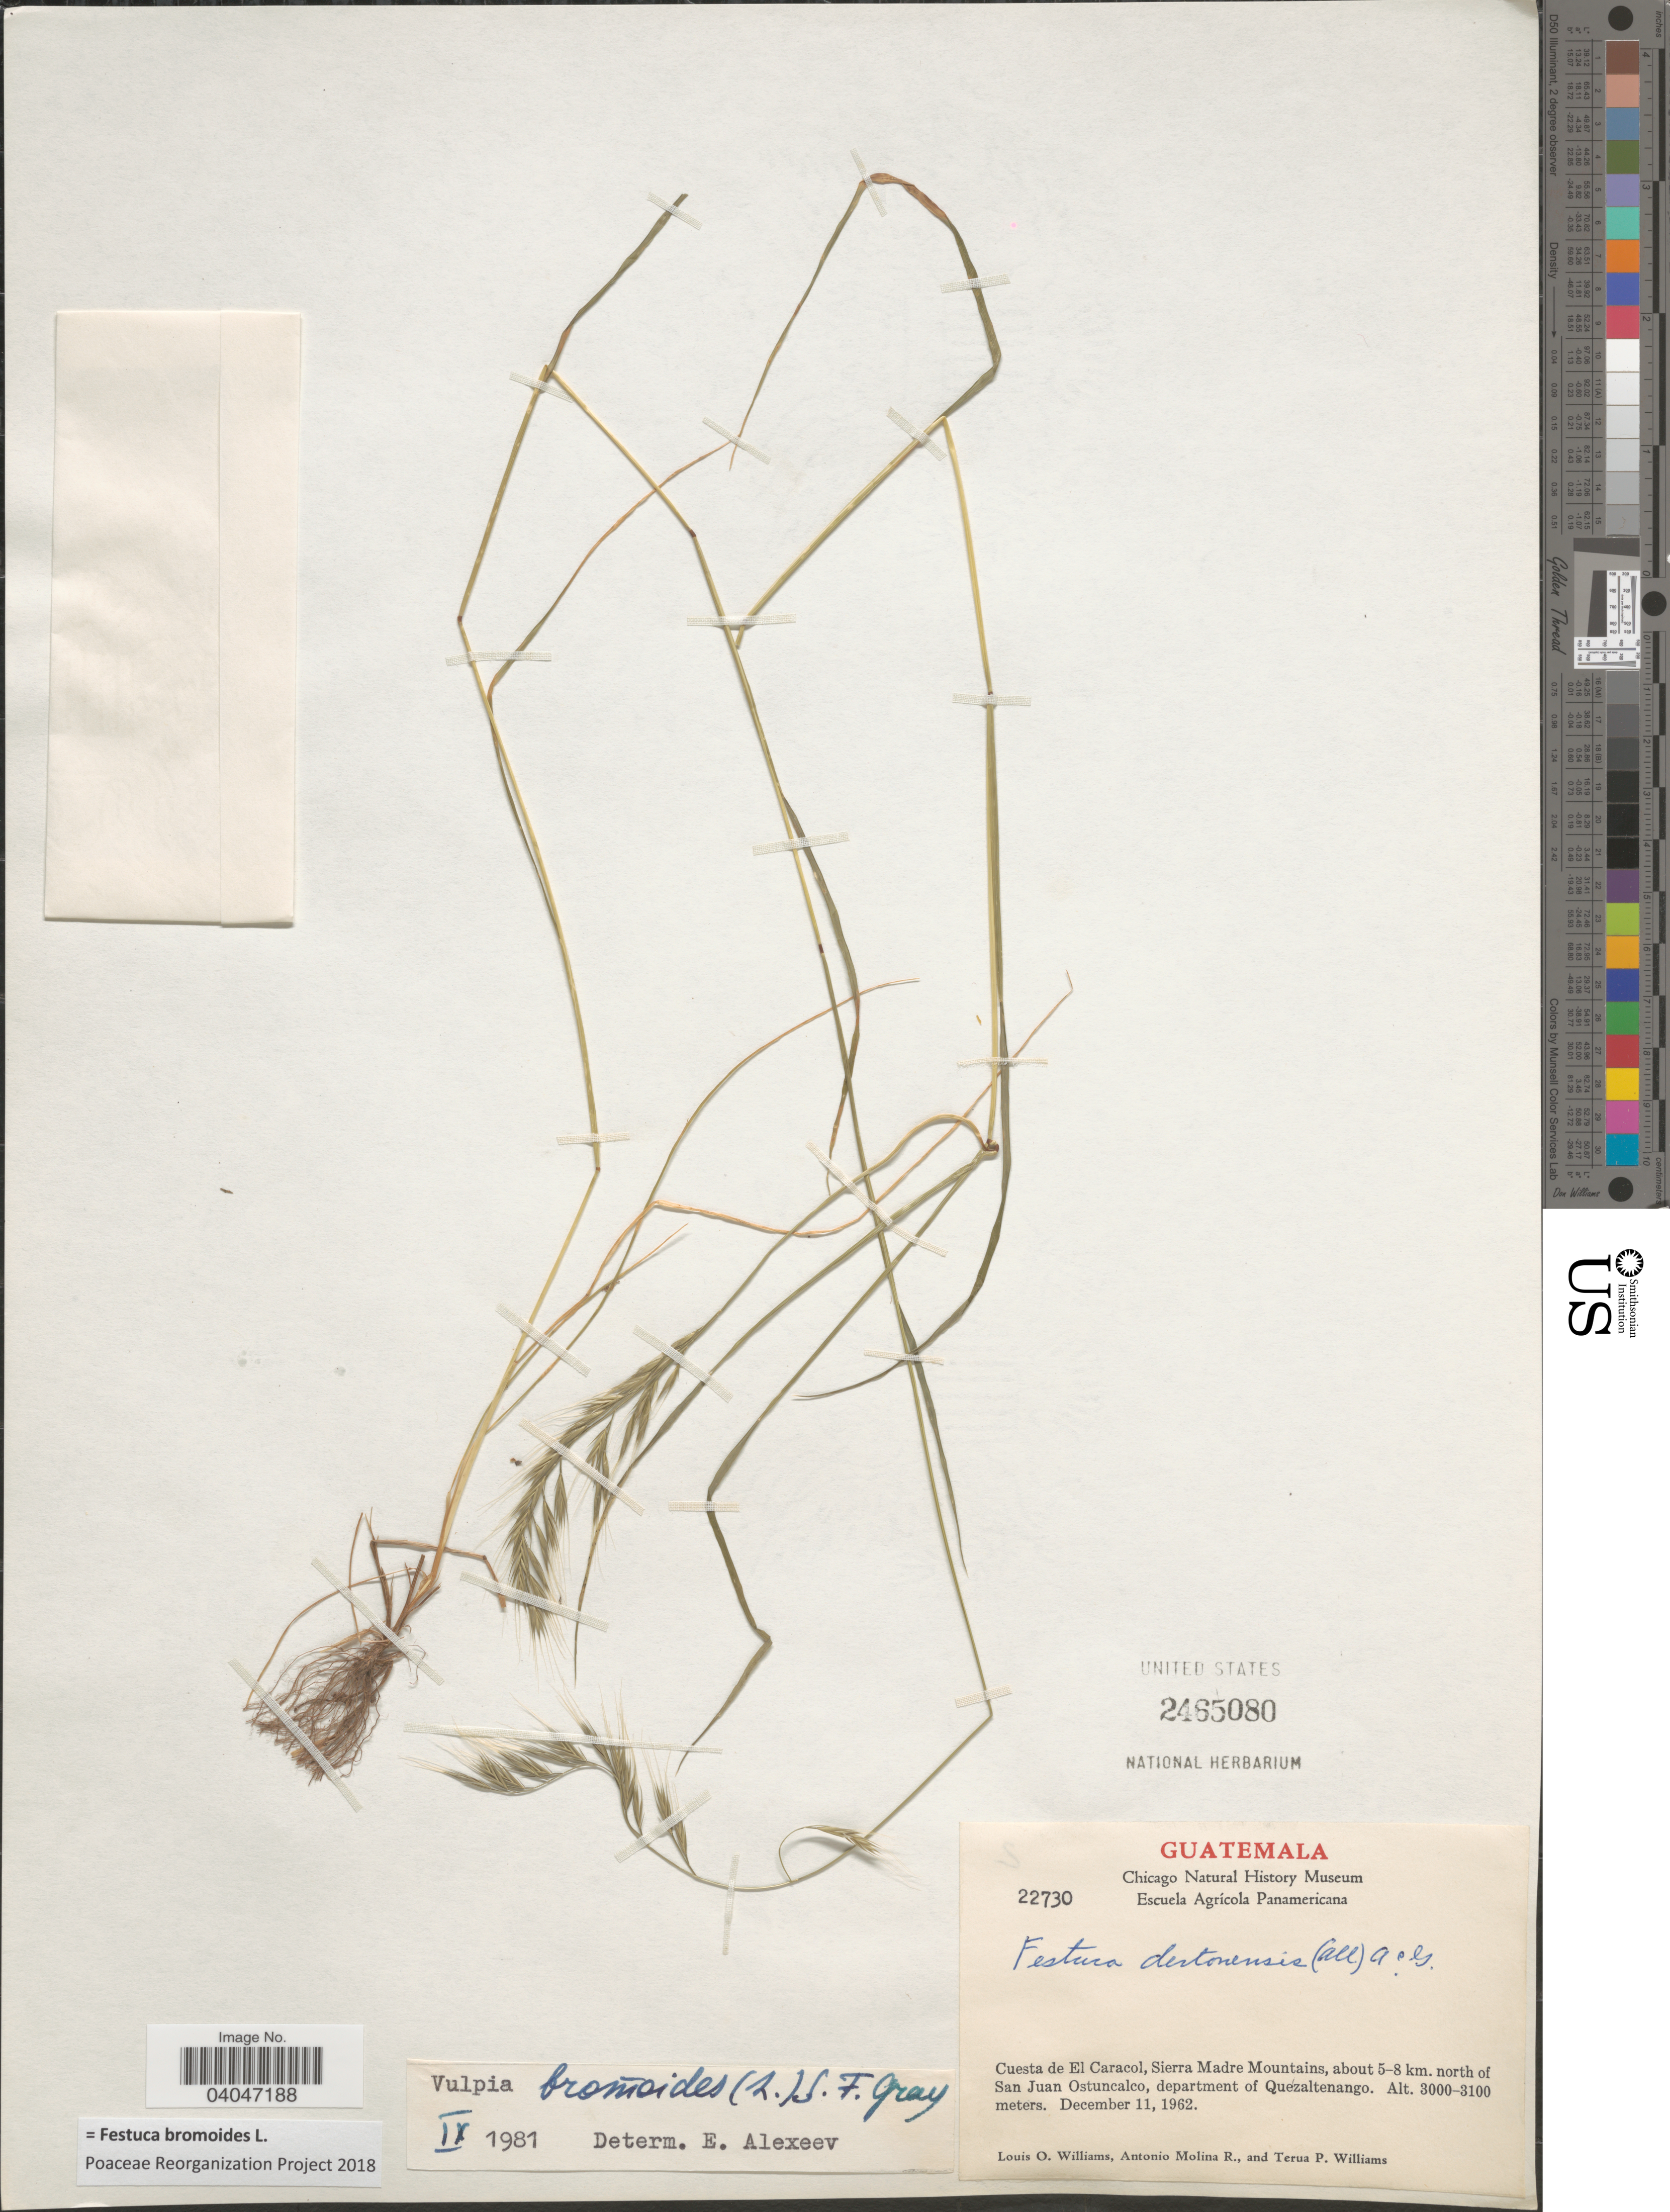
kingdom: Plantae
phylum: Tracheophyta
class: Liliopsida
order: Poales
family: Poaceae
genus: Festuca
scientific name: Festuca bromoides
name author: L.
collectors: L. O. Williams, A. Molina R. & T. Williams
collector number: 22730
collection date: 1962-12-11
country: Guatemala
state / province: Quetzaltenango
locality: Cuesta de El Caracol, Sierra Madre Mountains, about 5-8 km. north of San Juan Ostuncalco, department of Quezaltenango.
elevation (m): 3000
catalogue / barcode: US 2465080